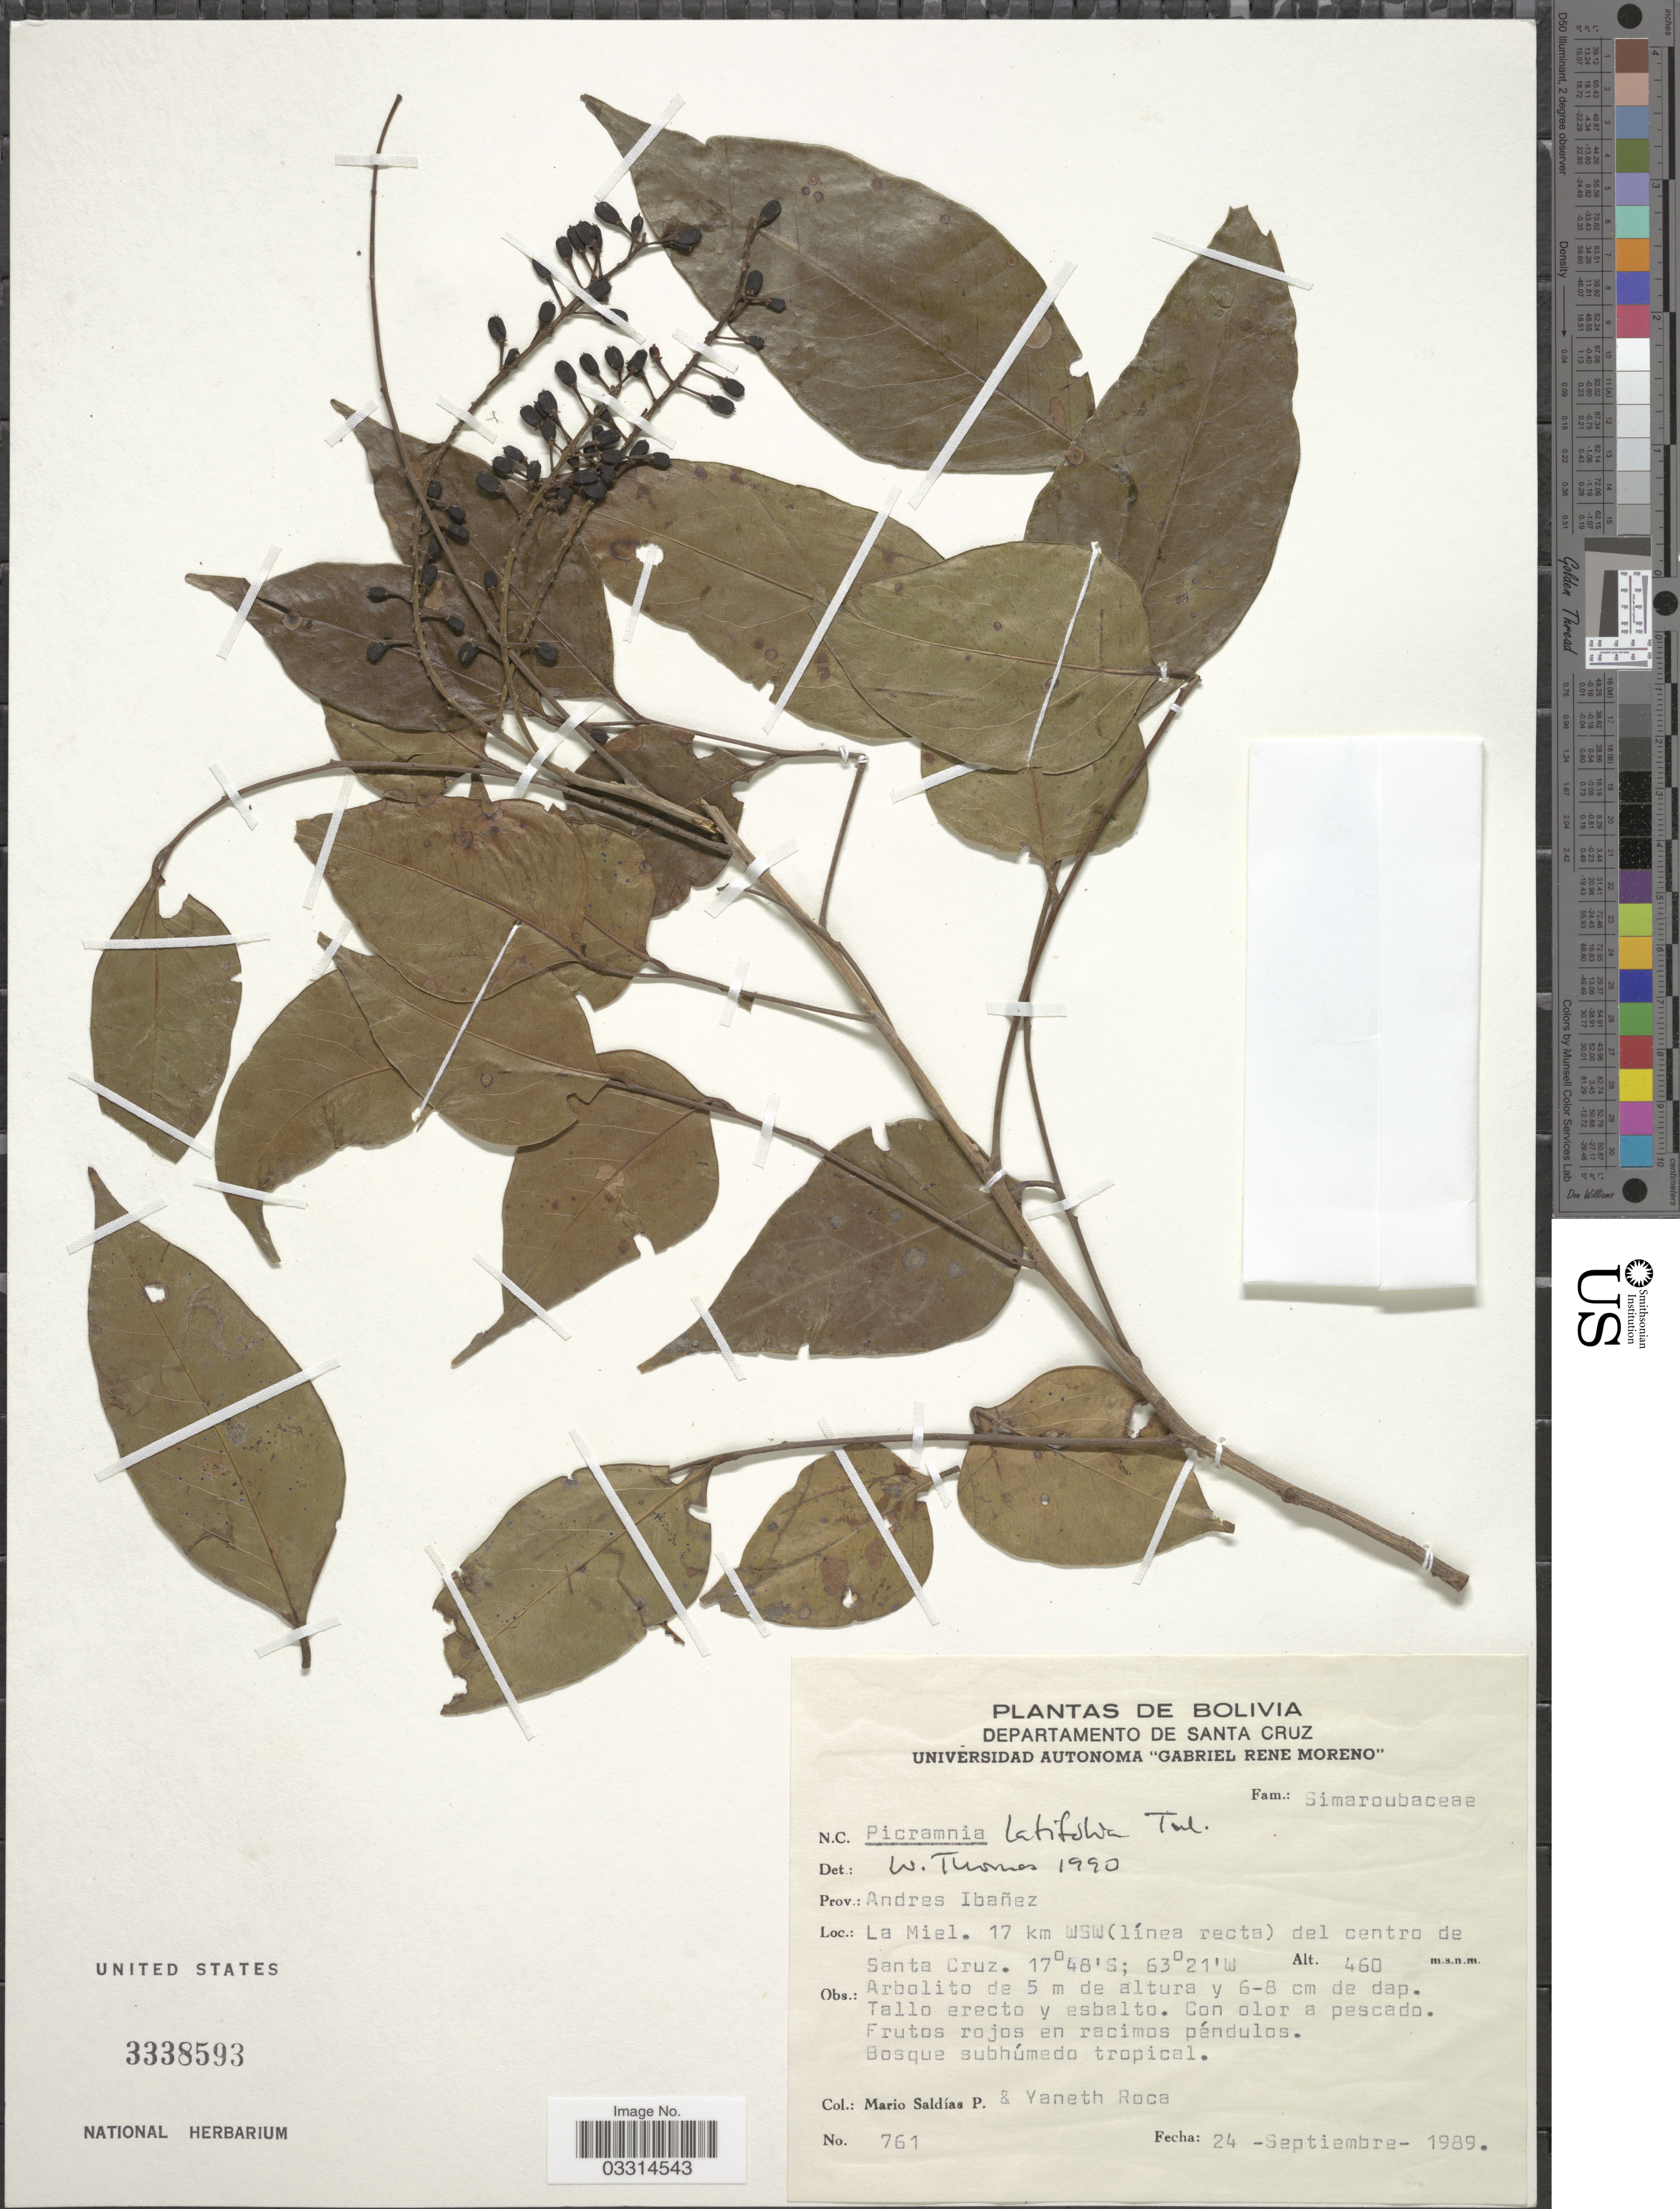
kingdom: Plantae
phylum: Tracheophyta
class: Magnoliopsida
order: Picramniales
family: Picramniaceae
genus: Picramnia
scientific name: Picramnia latifolia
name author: Tul.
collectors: M. Saldias Paz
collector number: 761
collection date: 1989-09-24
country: Bolivia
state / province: Santa Cruz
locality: Departamento de Santa Cruz. Prov.: Andres Ibañez. La Miel. 17 km WSW (línea recta) del centro de Santa Cruz.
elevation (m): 460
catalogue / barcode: US 3338593